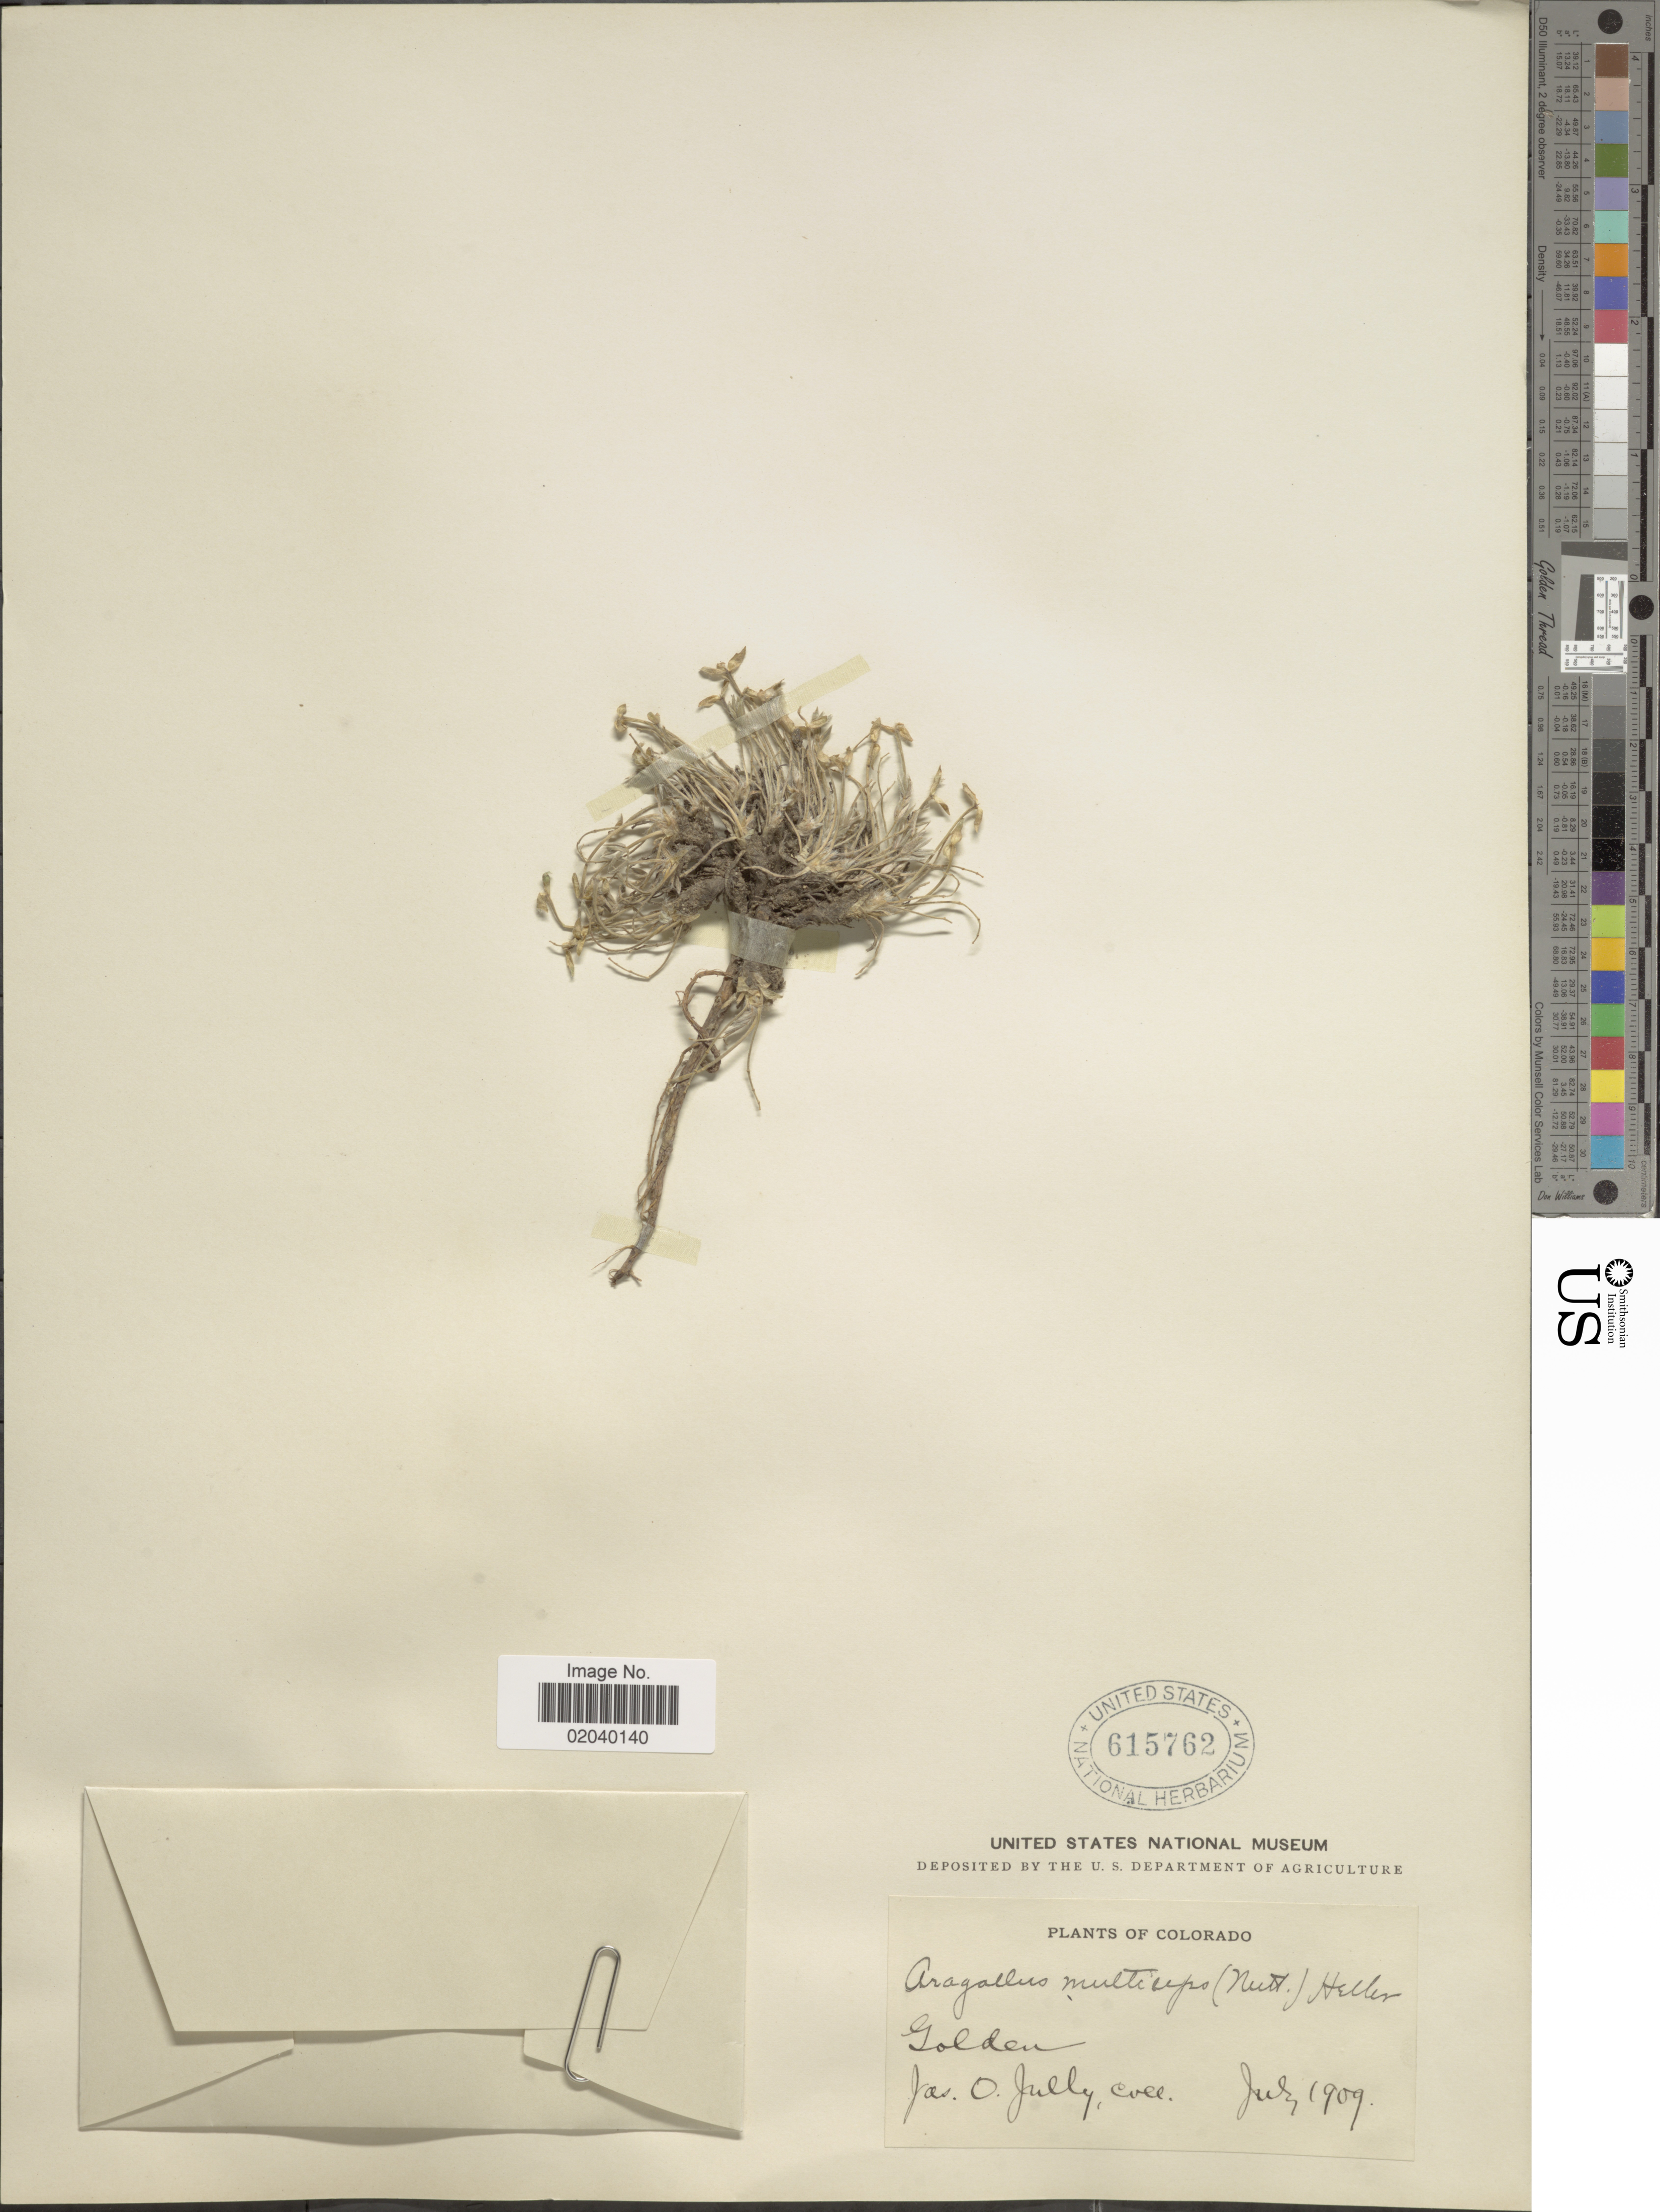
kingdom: Plantae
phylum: Tracheophyta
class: Magnoliopsida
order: Fabales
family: Fabaceae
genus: Oxytropis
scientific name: Oxytropis muticeps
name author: Nutt.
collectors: J. Jully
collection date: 1909-07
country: United States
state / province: Colorado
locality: Golden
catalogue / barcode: US 615762